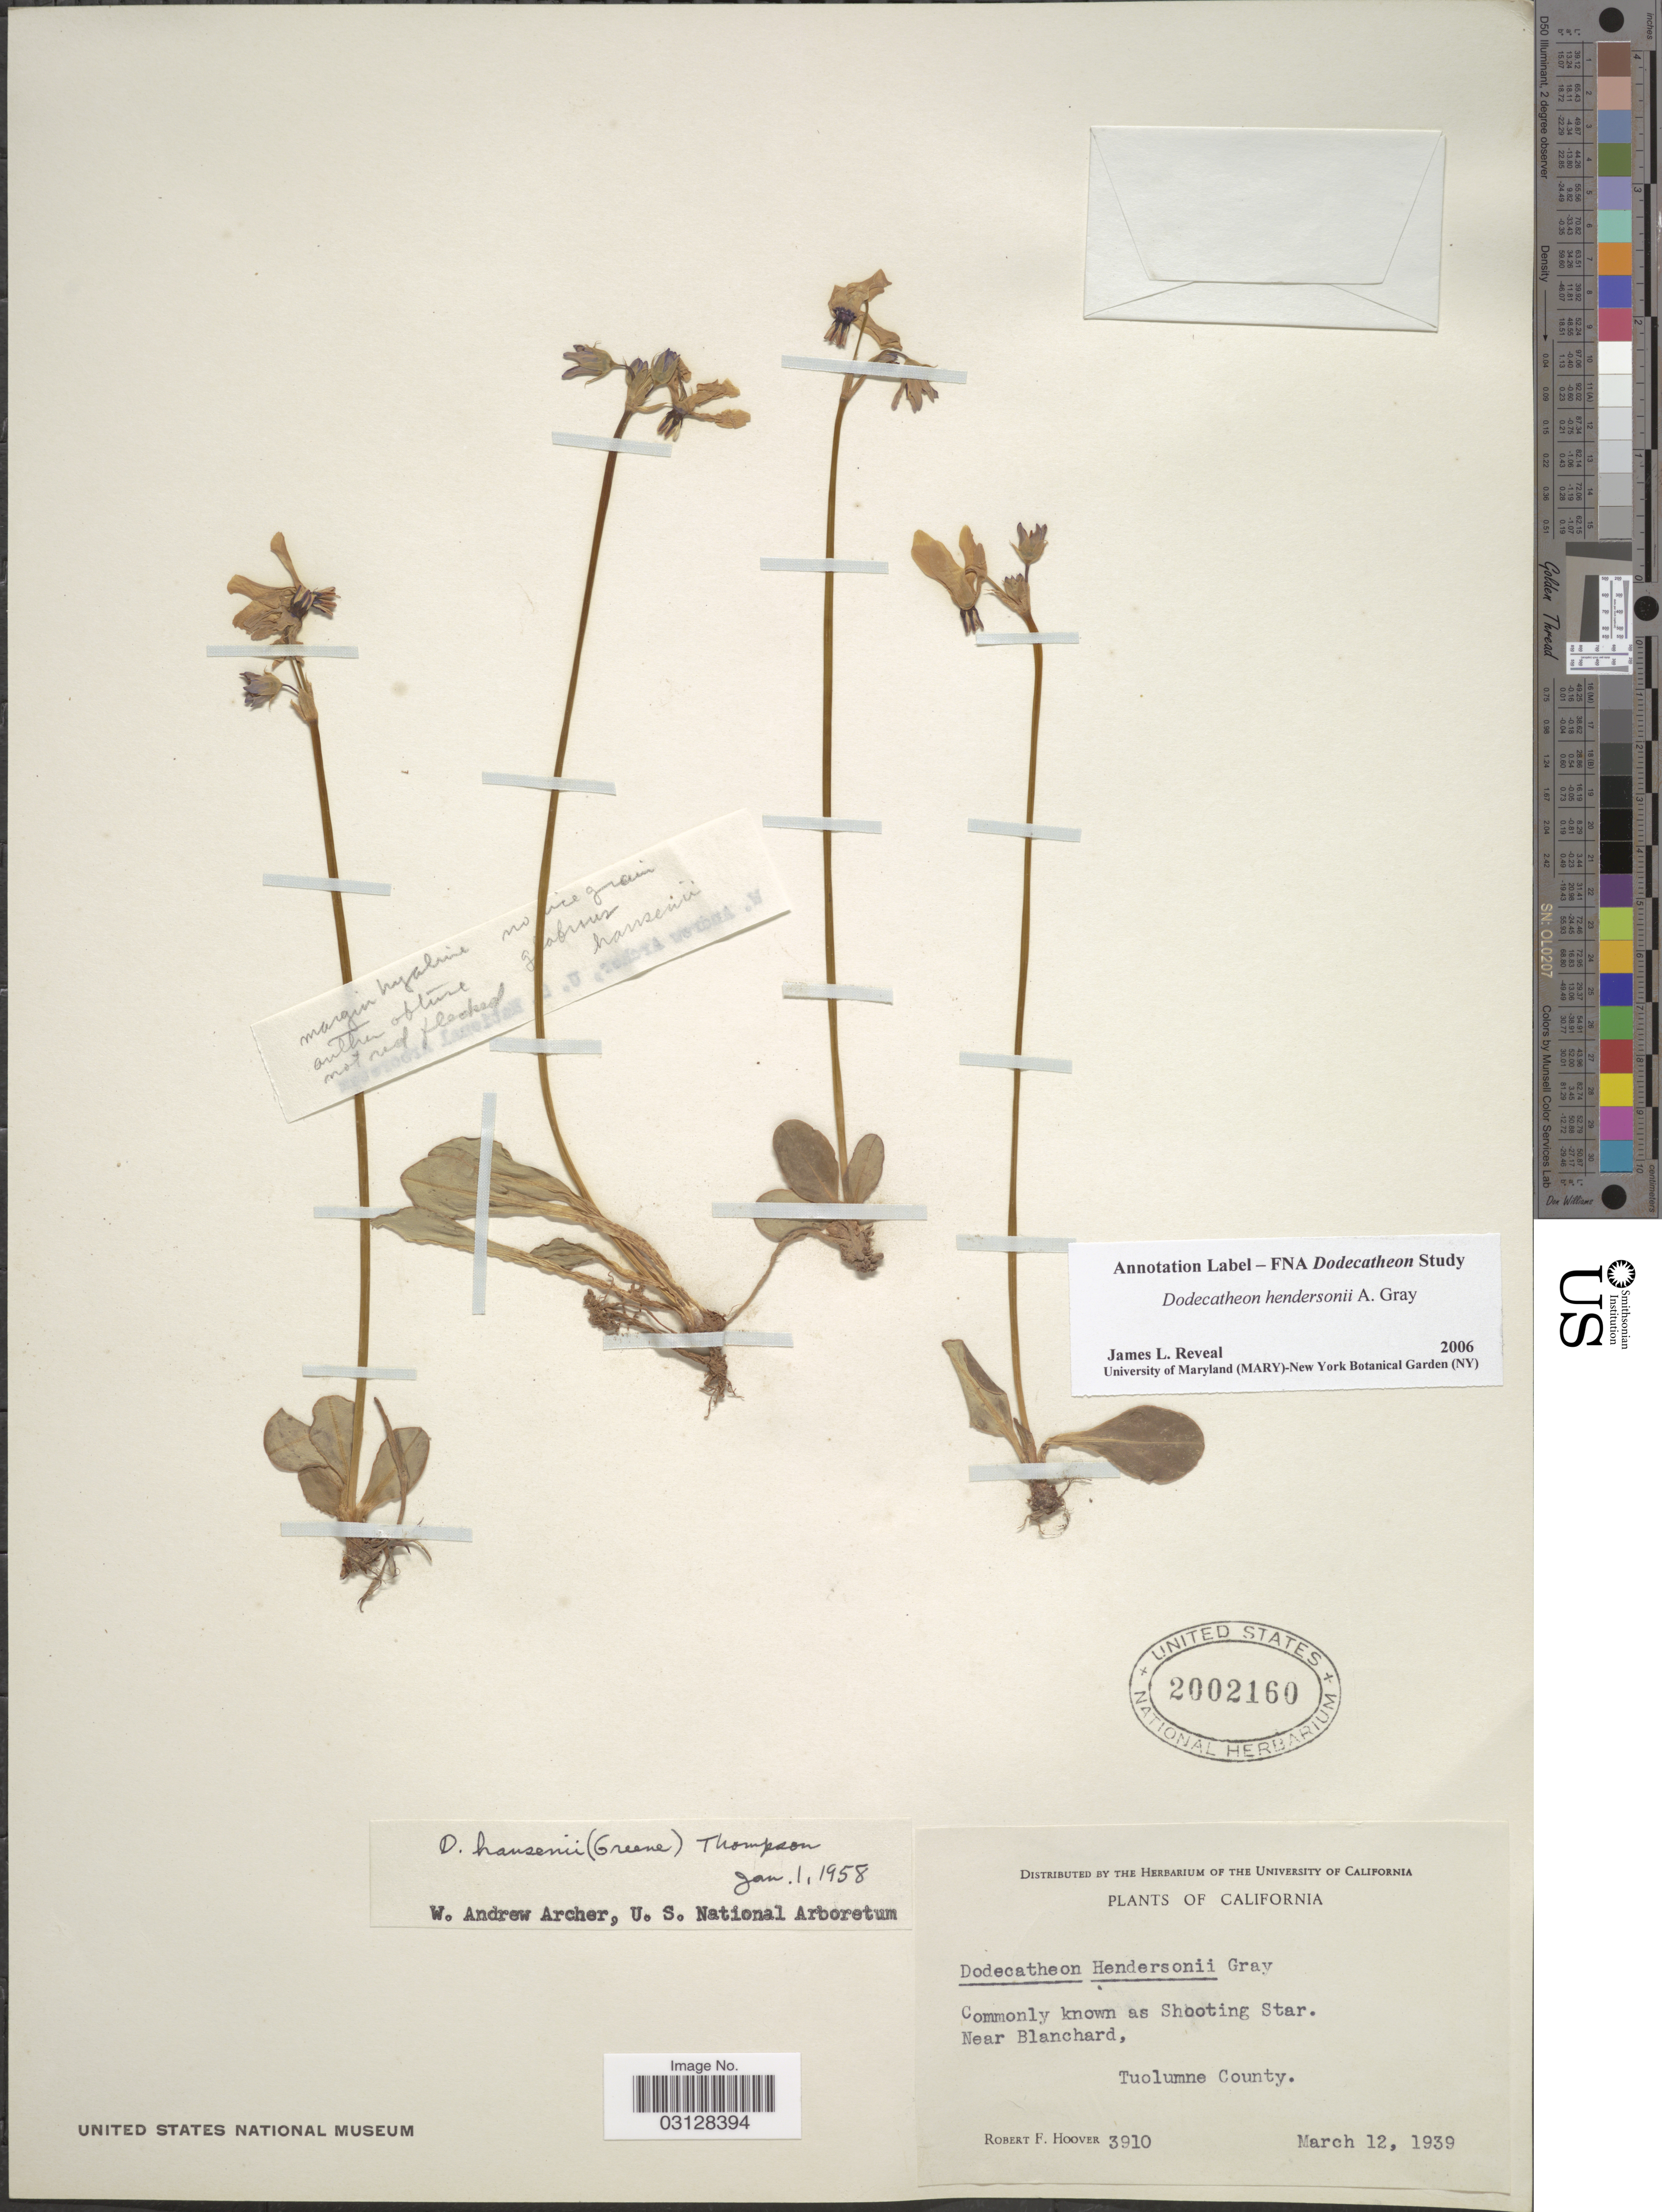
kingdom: Plantae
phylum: Tracheophyta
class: Magnoliopsida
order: Ericales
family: Primulaceae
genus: Dodecatheon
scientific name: Dodecatheon hansenii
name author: (Greene) H.J. Thomps.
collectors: R. F. Hoover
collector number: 3910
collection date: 1939-03-12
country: United States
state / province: California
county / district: Tuolumne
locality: Near Blanchard, Tuolumne County.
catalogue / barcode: US 2002160